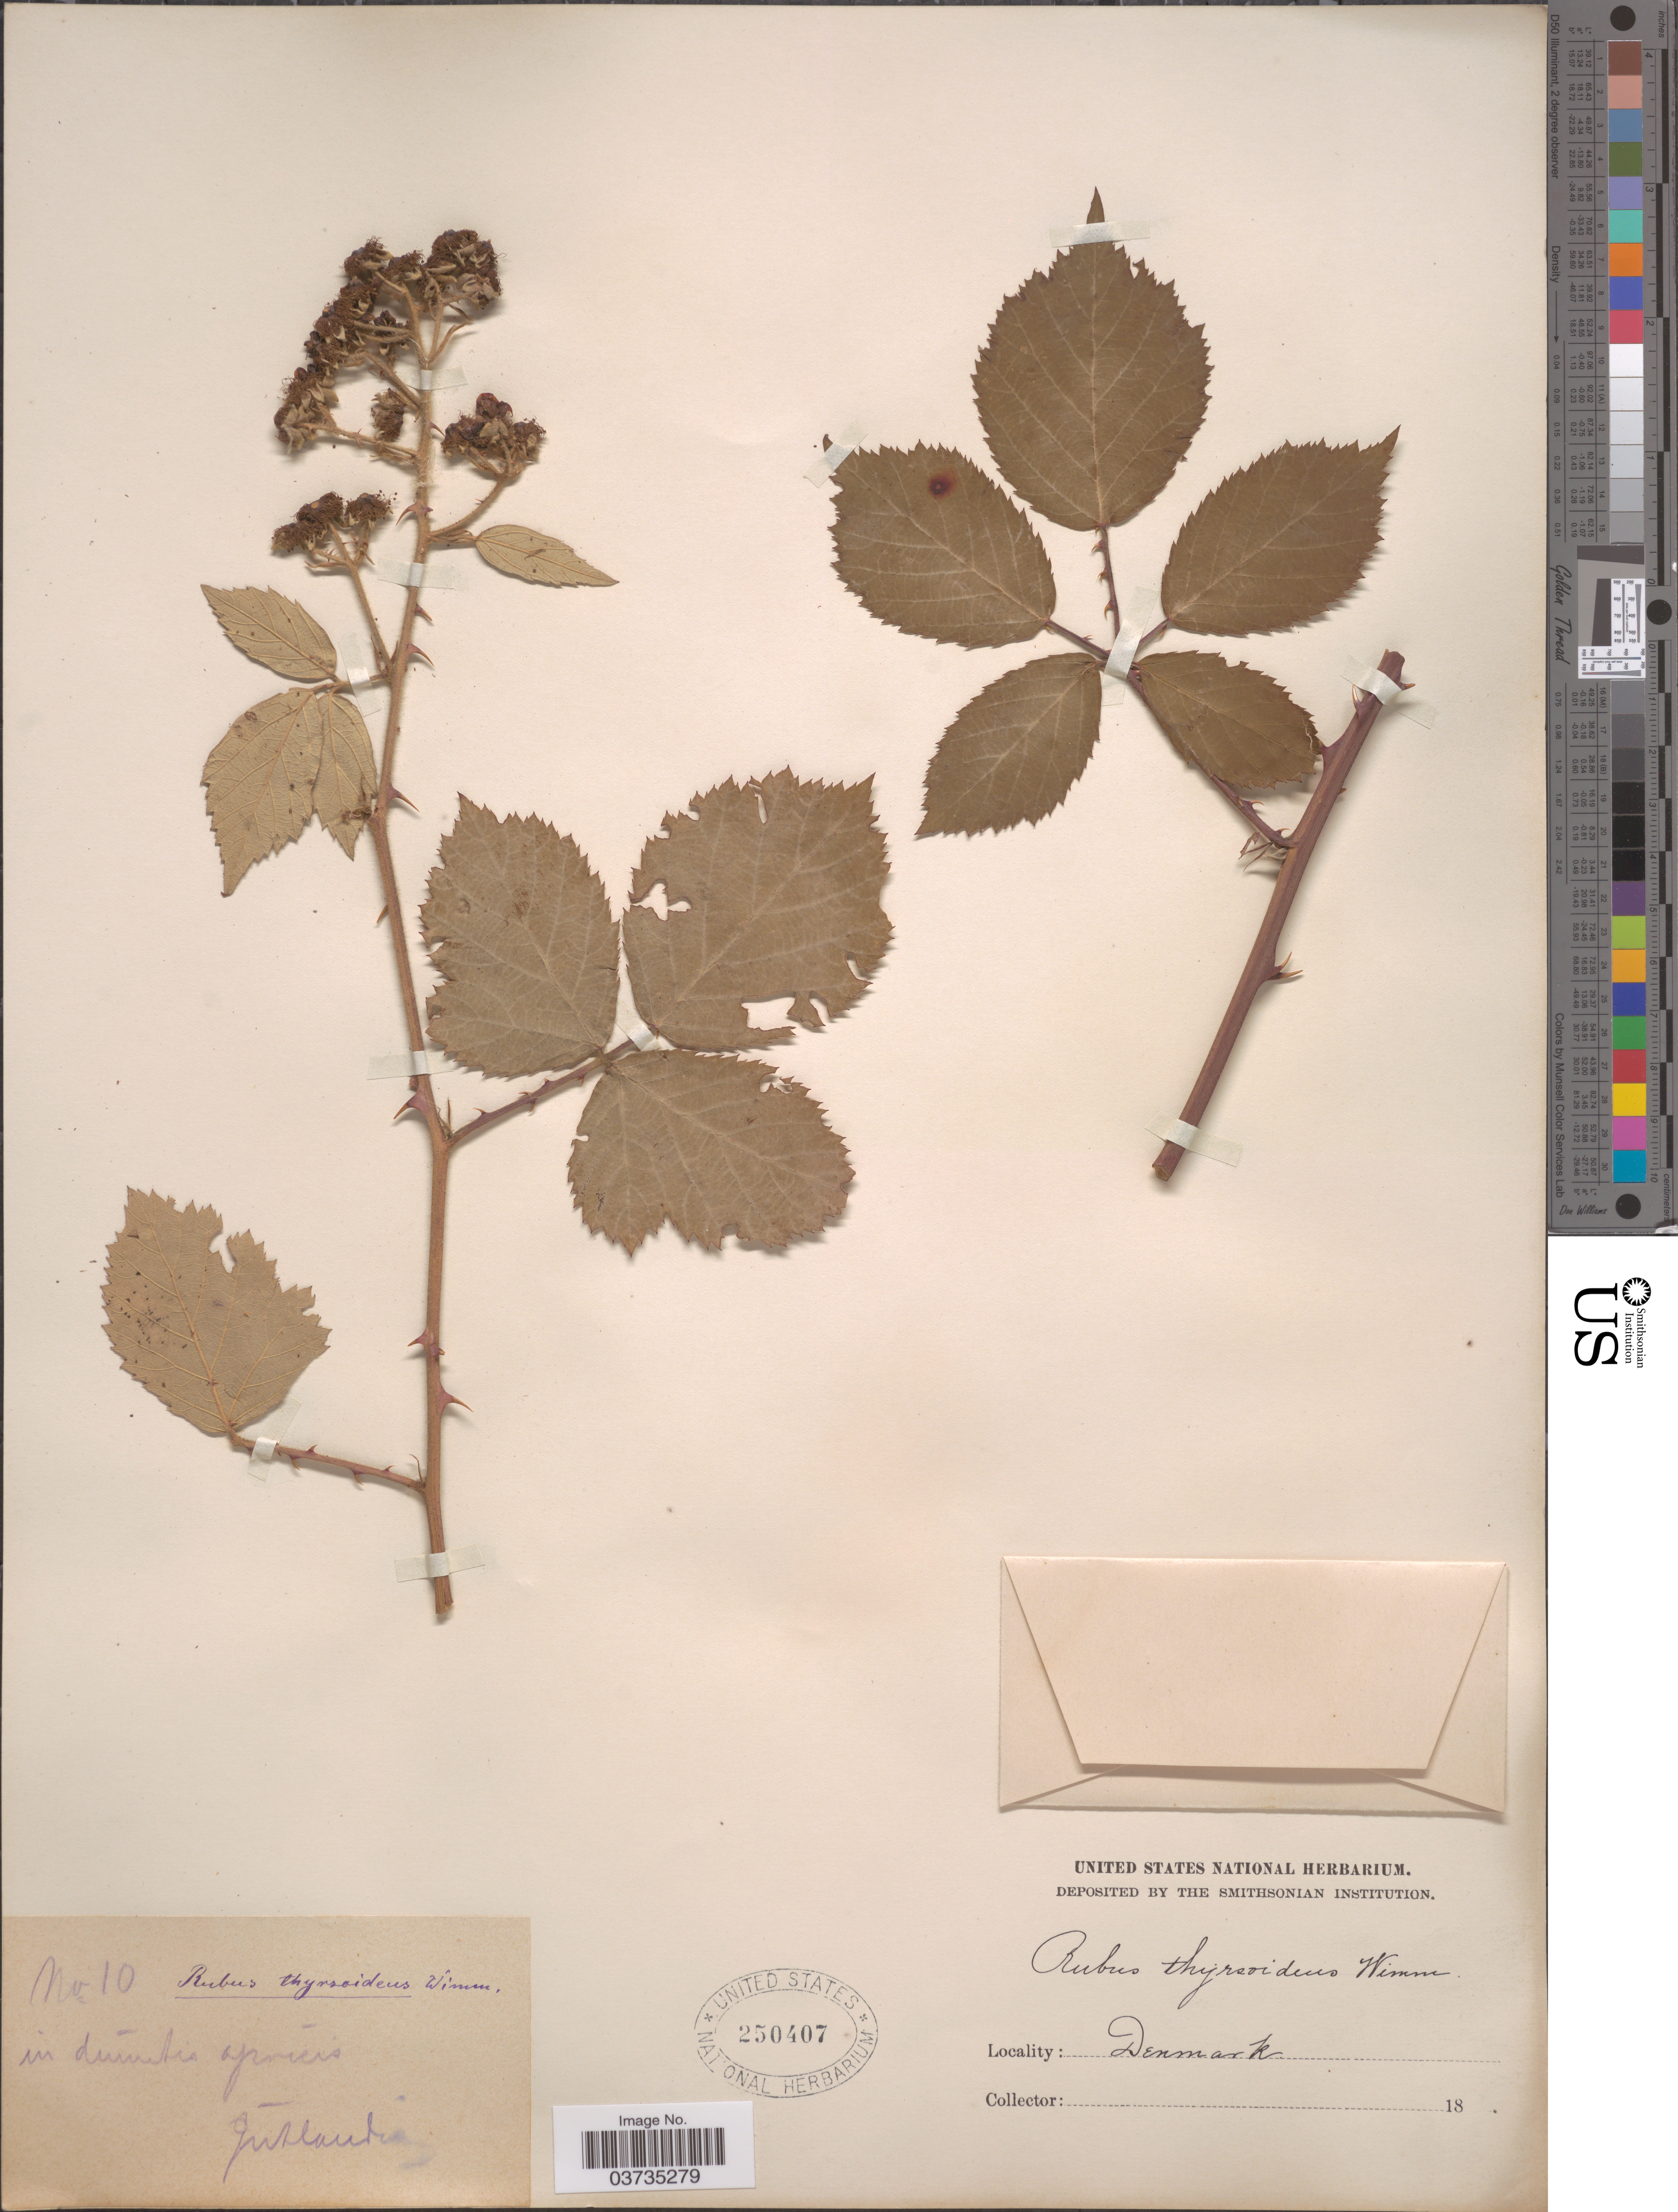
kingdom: Plantae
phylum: Tracheophyta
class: Magnoliopsida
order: Rosales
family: Rosaceae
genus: Rubus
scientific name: Rubus thyrsoideus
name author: Wimm.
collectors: ex herb. United States National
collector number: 10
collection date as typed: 18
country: Denmark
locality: Jútlandia.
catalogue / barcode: US 250407